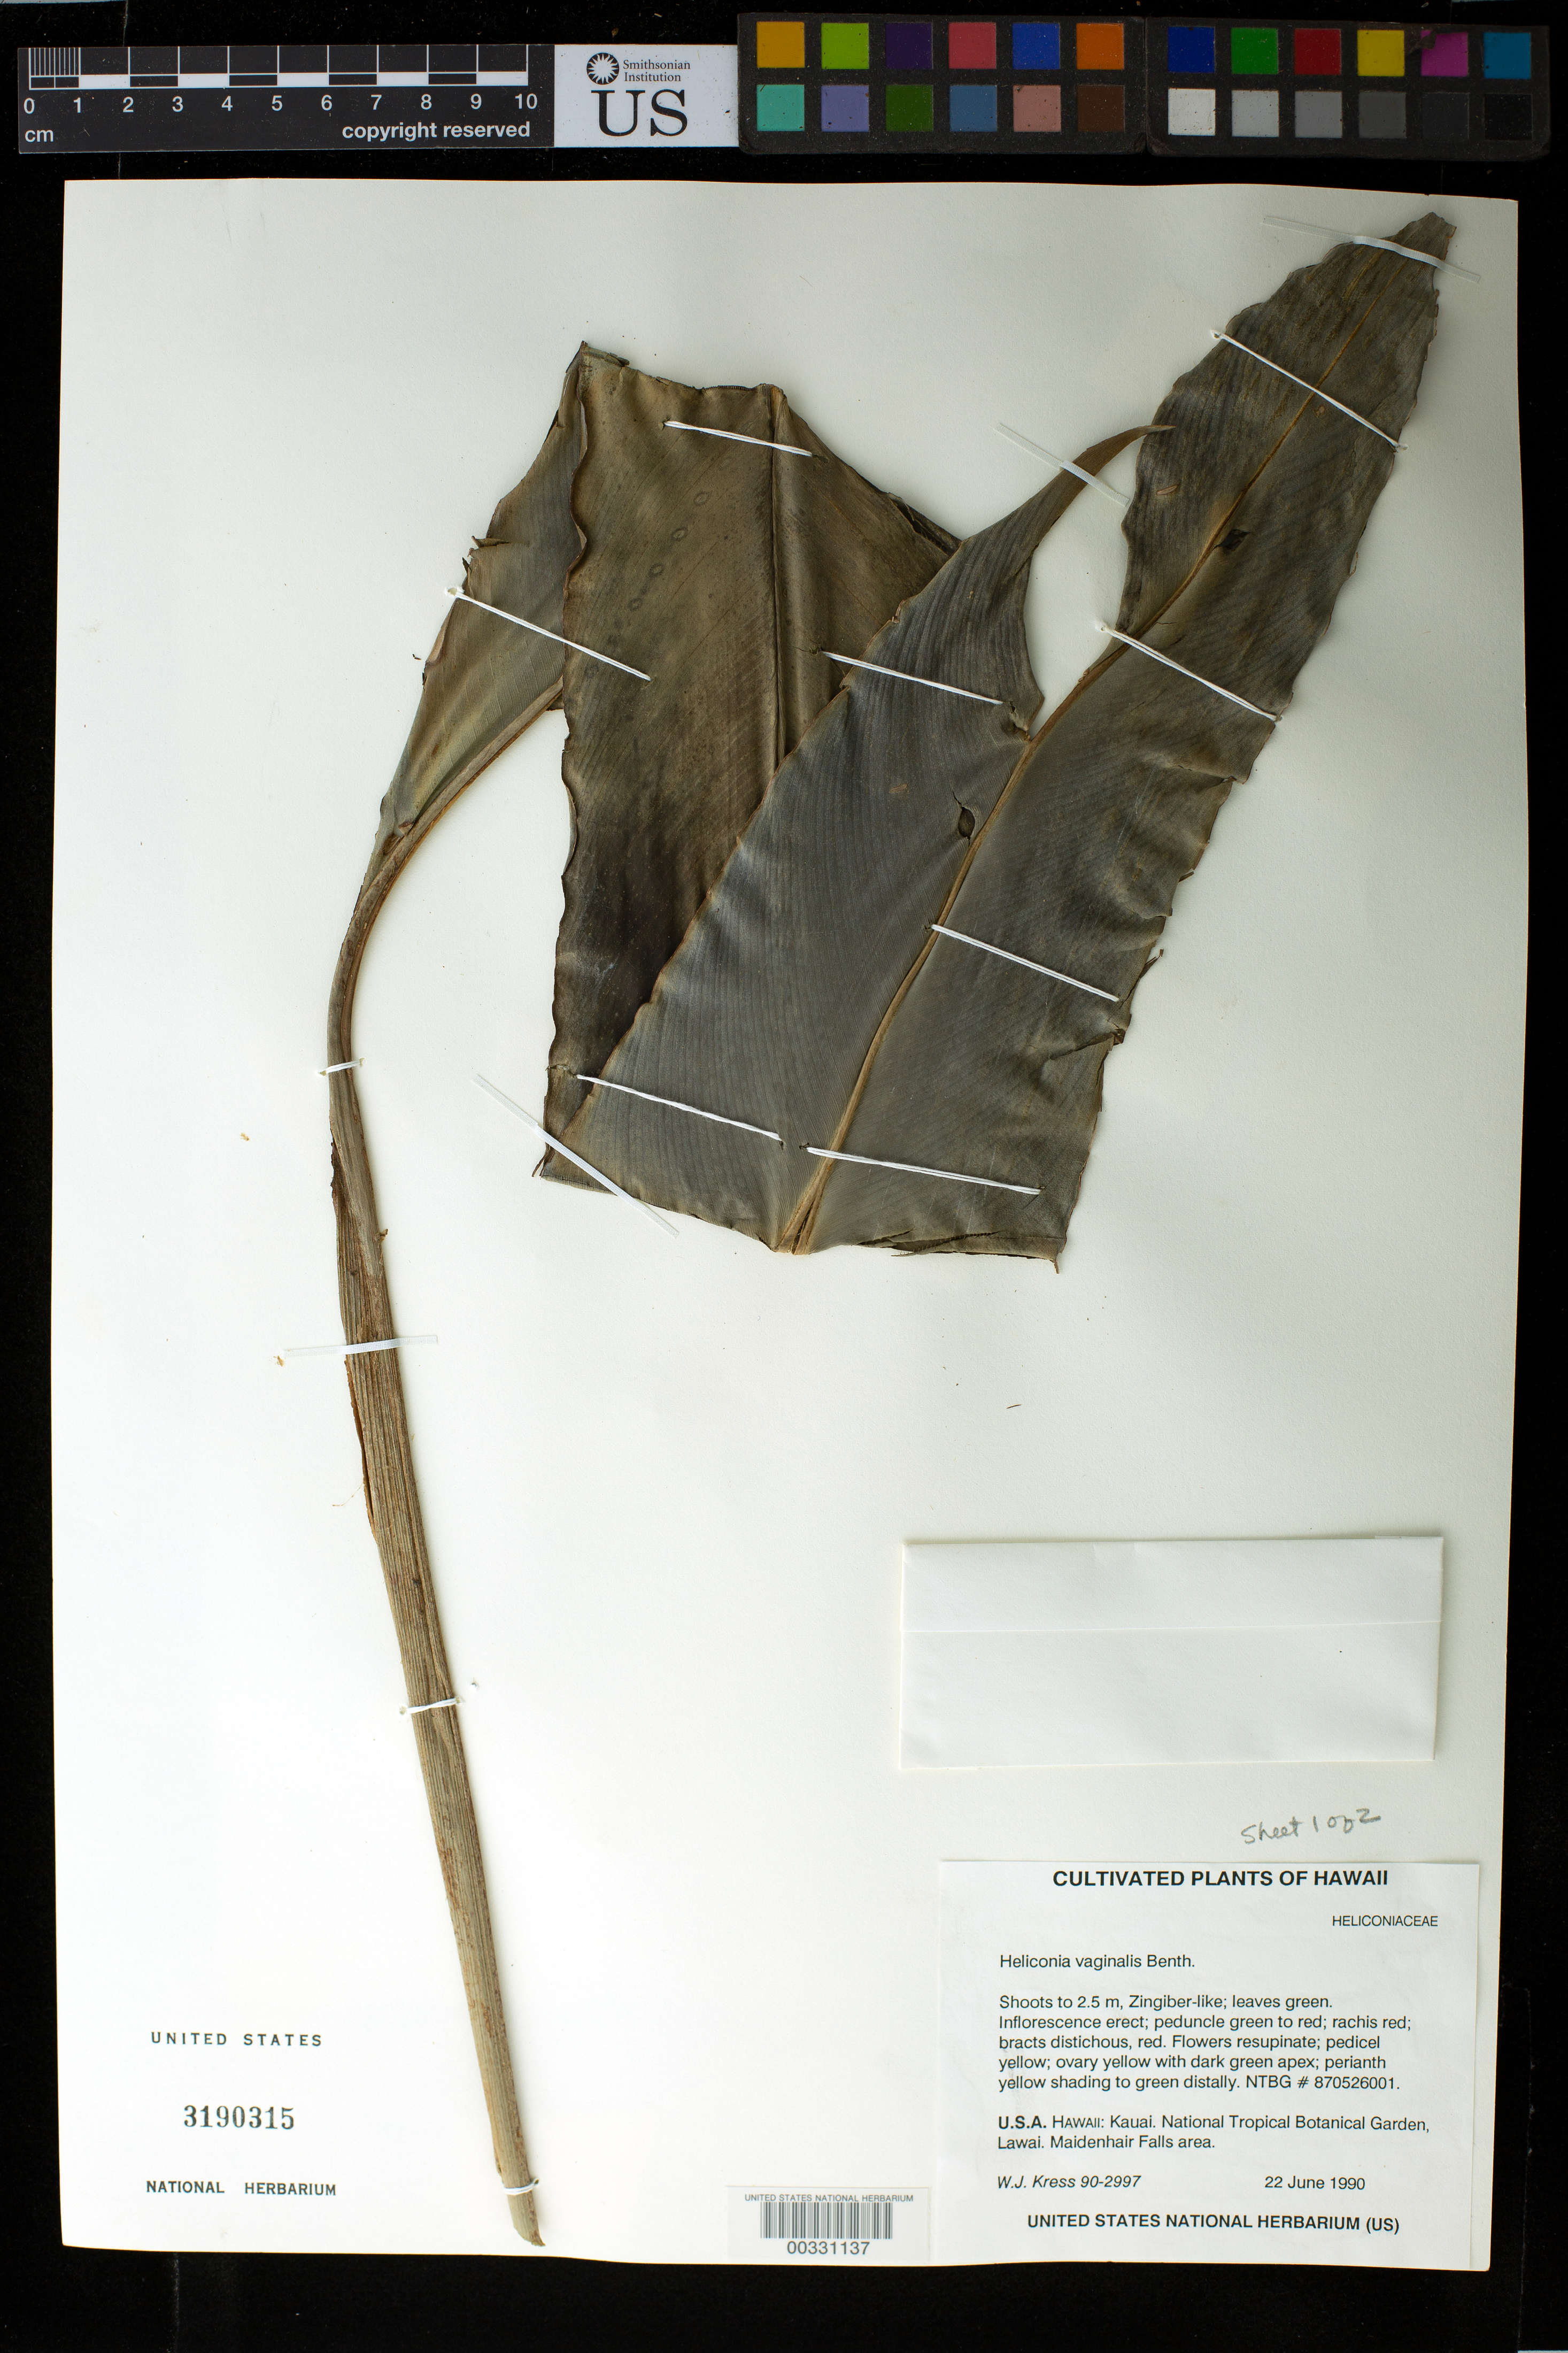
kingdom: Plantae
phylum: Tracheophyta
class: Liliopsida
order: Zingiberales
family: Heliconiaceae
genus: Heliconia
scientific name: Heliconia vaginalis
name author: Benth.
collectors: W. J. Kress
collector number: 90-2997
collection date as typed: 22 Jun 1990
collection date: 1990-06-22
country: United States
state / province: Florida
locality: Southern Florida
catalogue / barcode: US 3190315